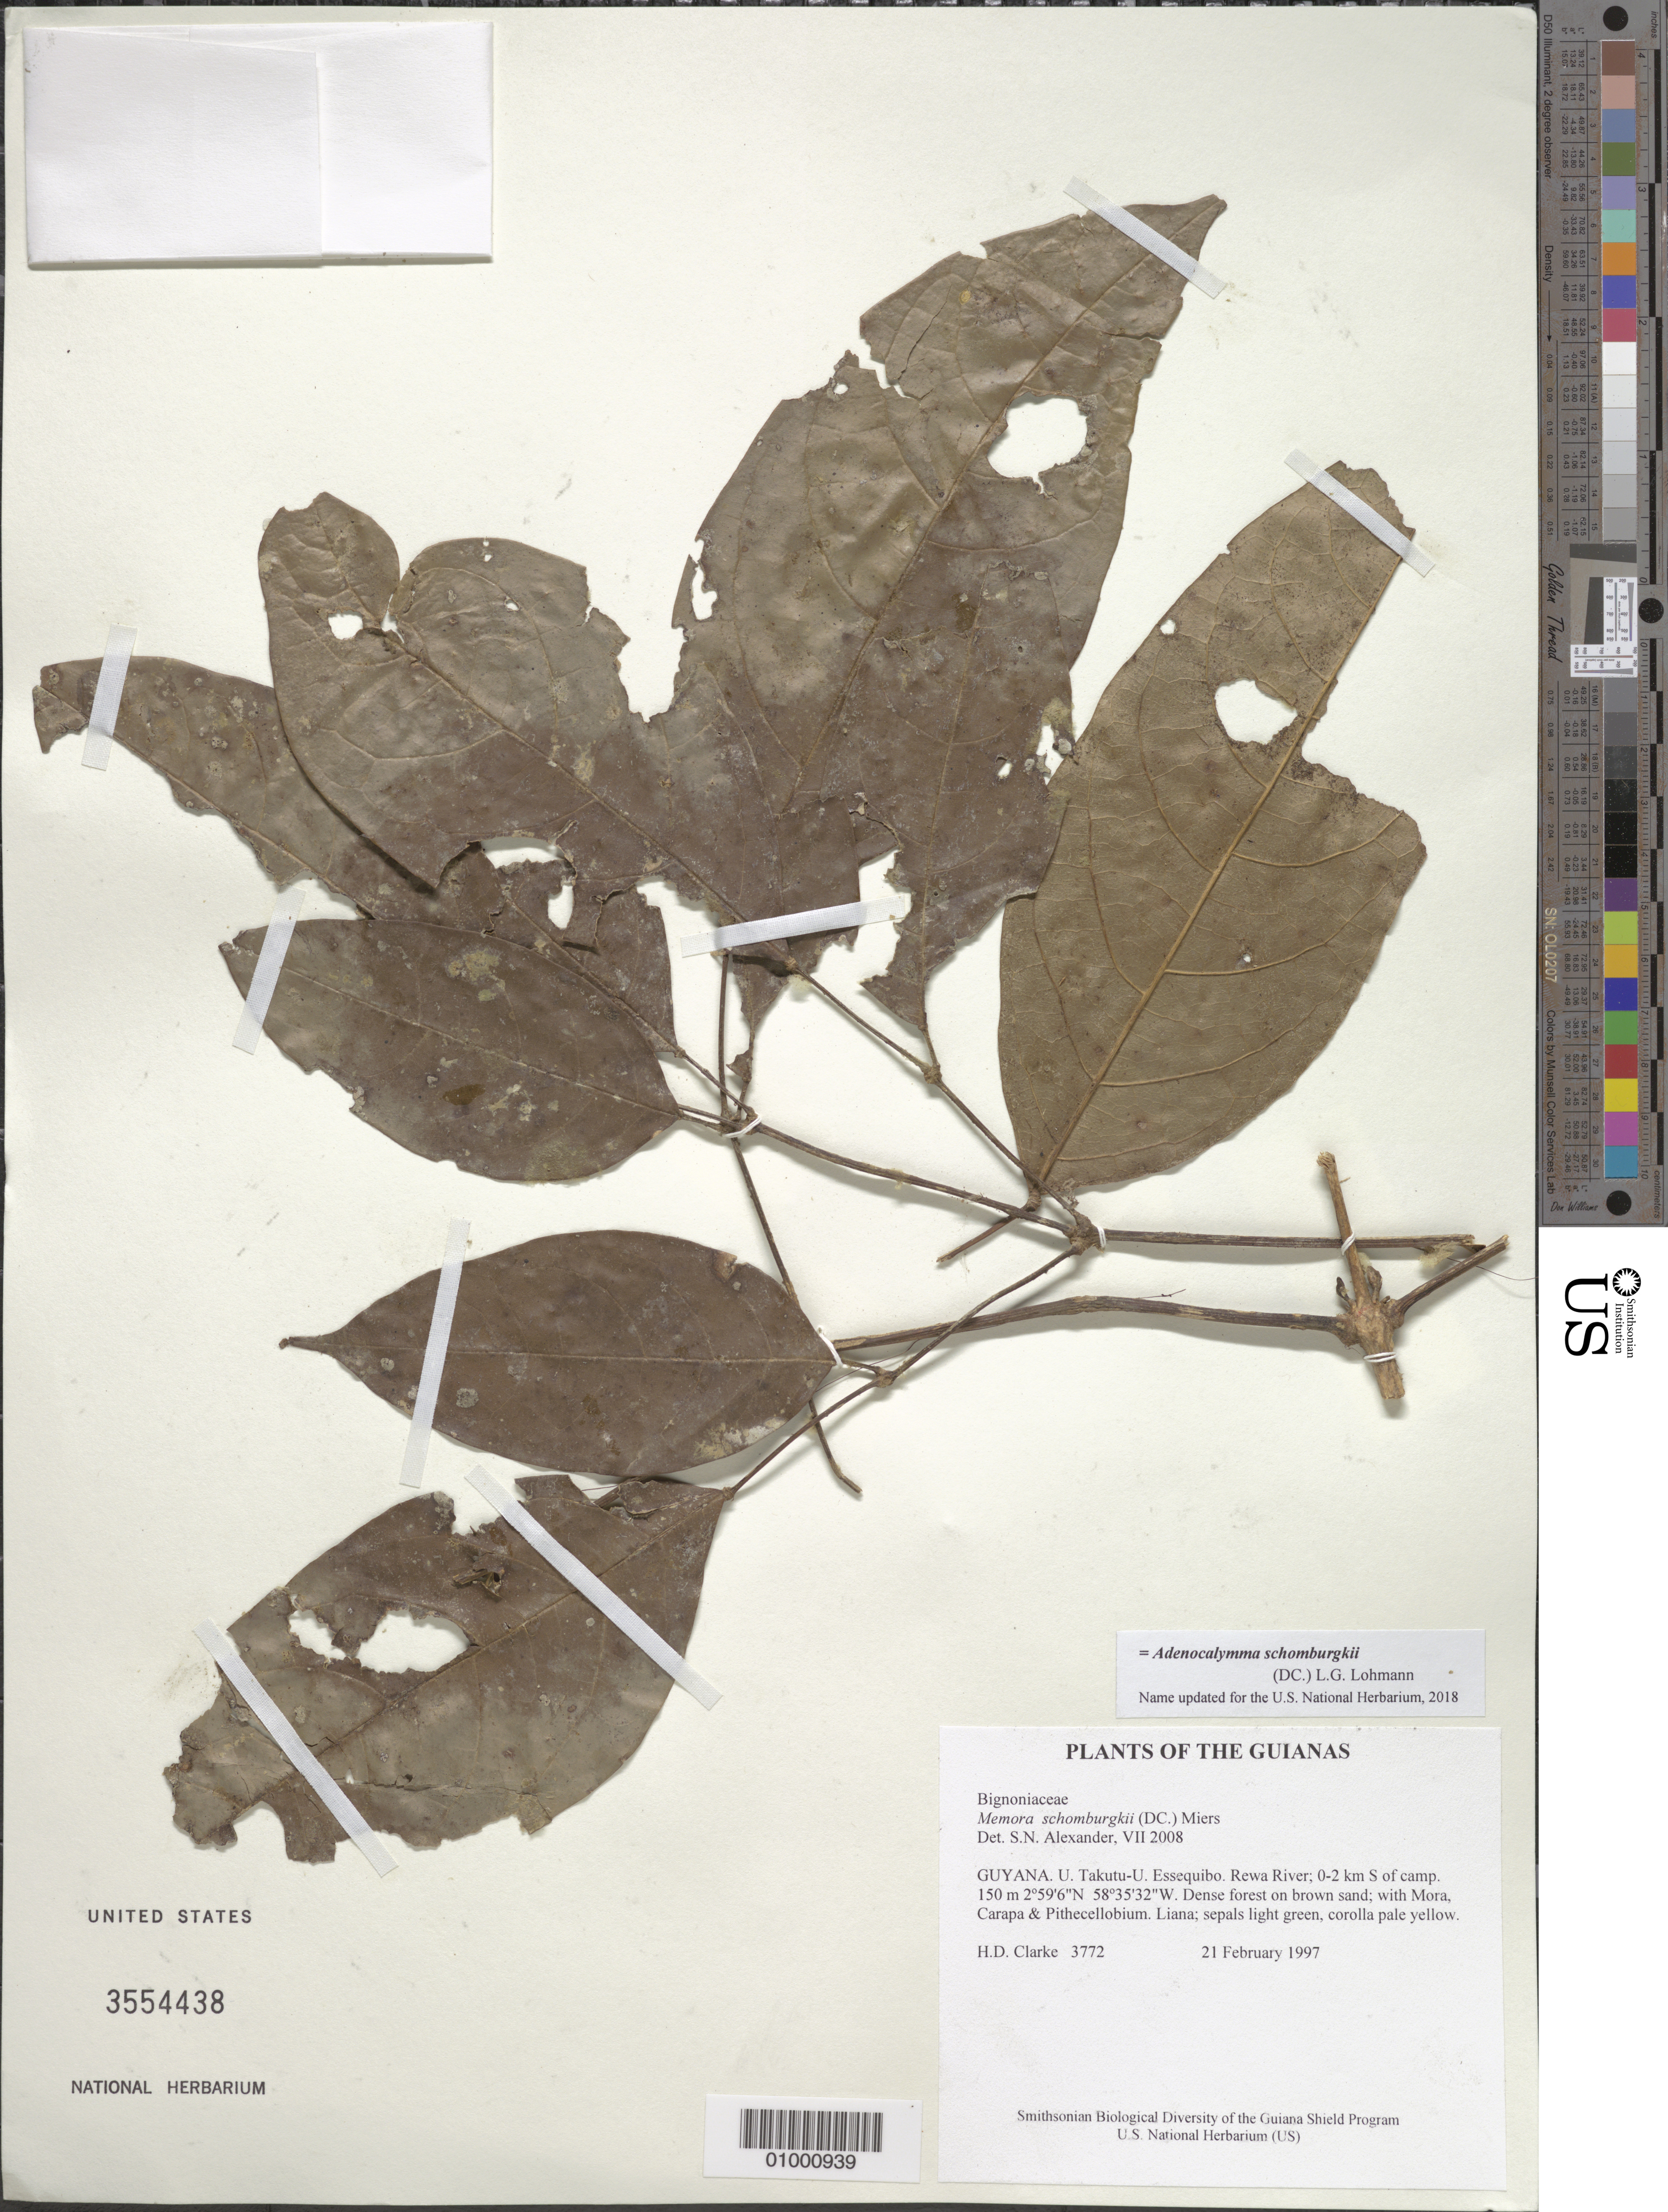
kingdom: Plantae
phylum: Tracheophyta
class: Magnoliopsida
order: Lamiales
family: Bignoniaceae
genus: Adenocalymma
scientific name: Adenocalymma schomburgkii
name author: (DC.) L.G. Lohmann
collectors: H. D. Clarke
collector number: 3772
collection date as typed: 21 February 1997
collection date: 1997-02-21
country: Guyana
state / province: U. Takutu-U. Essequibo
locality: Rewa River; 0-2 km S of camp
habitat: Dense forest on brown sand; with Mora, Carapa & Pithecellobium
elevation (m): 150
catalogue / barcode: US 3554438